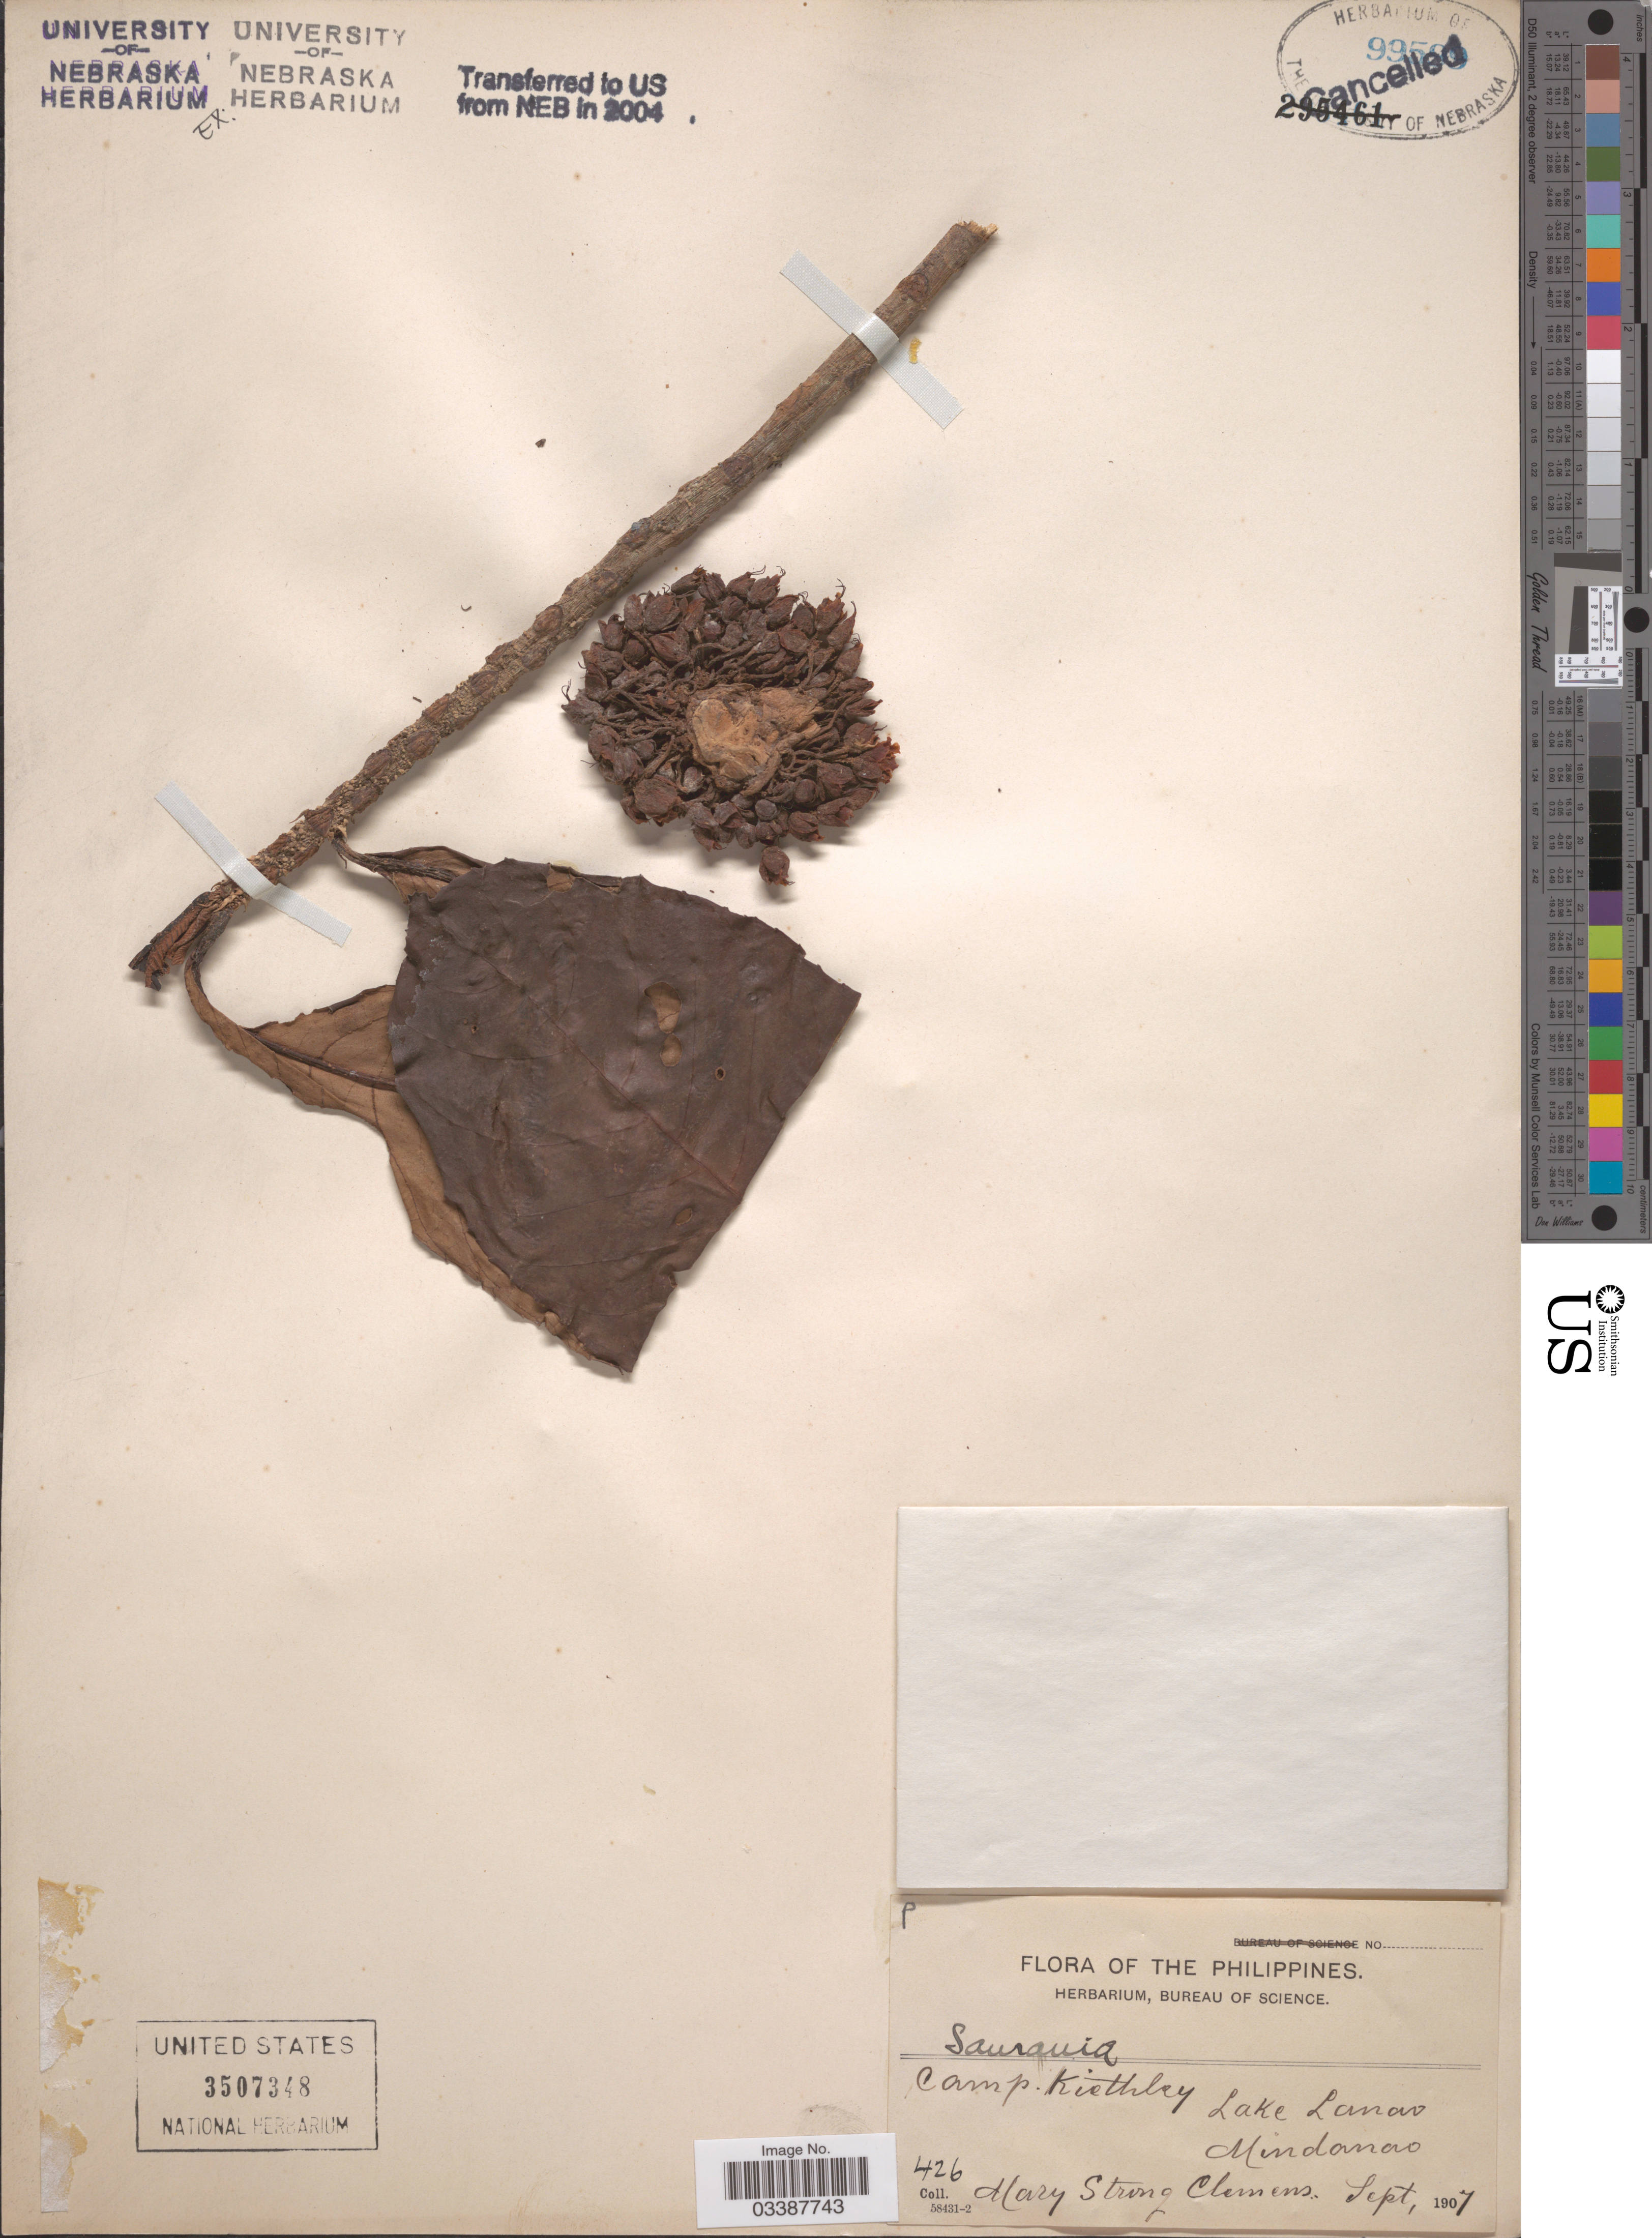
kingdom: Plantae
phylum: Tracheophyta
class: Magnoliopsida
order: Ericales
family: Actinidiaceae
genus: Saurauia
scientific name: Saurauia sp.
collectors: M. S. Clemens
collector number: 426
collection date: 1907-09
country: Philippines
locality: Camp Keithley, Lake Lanao. Mindanao.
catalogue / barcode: US 3507348